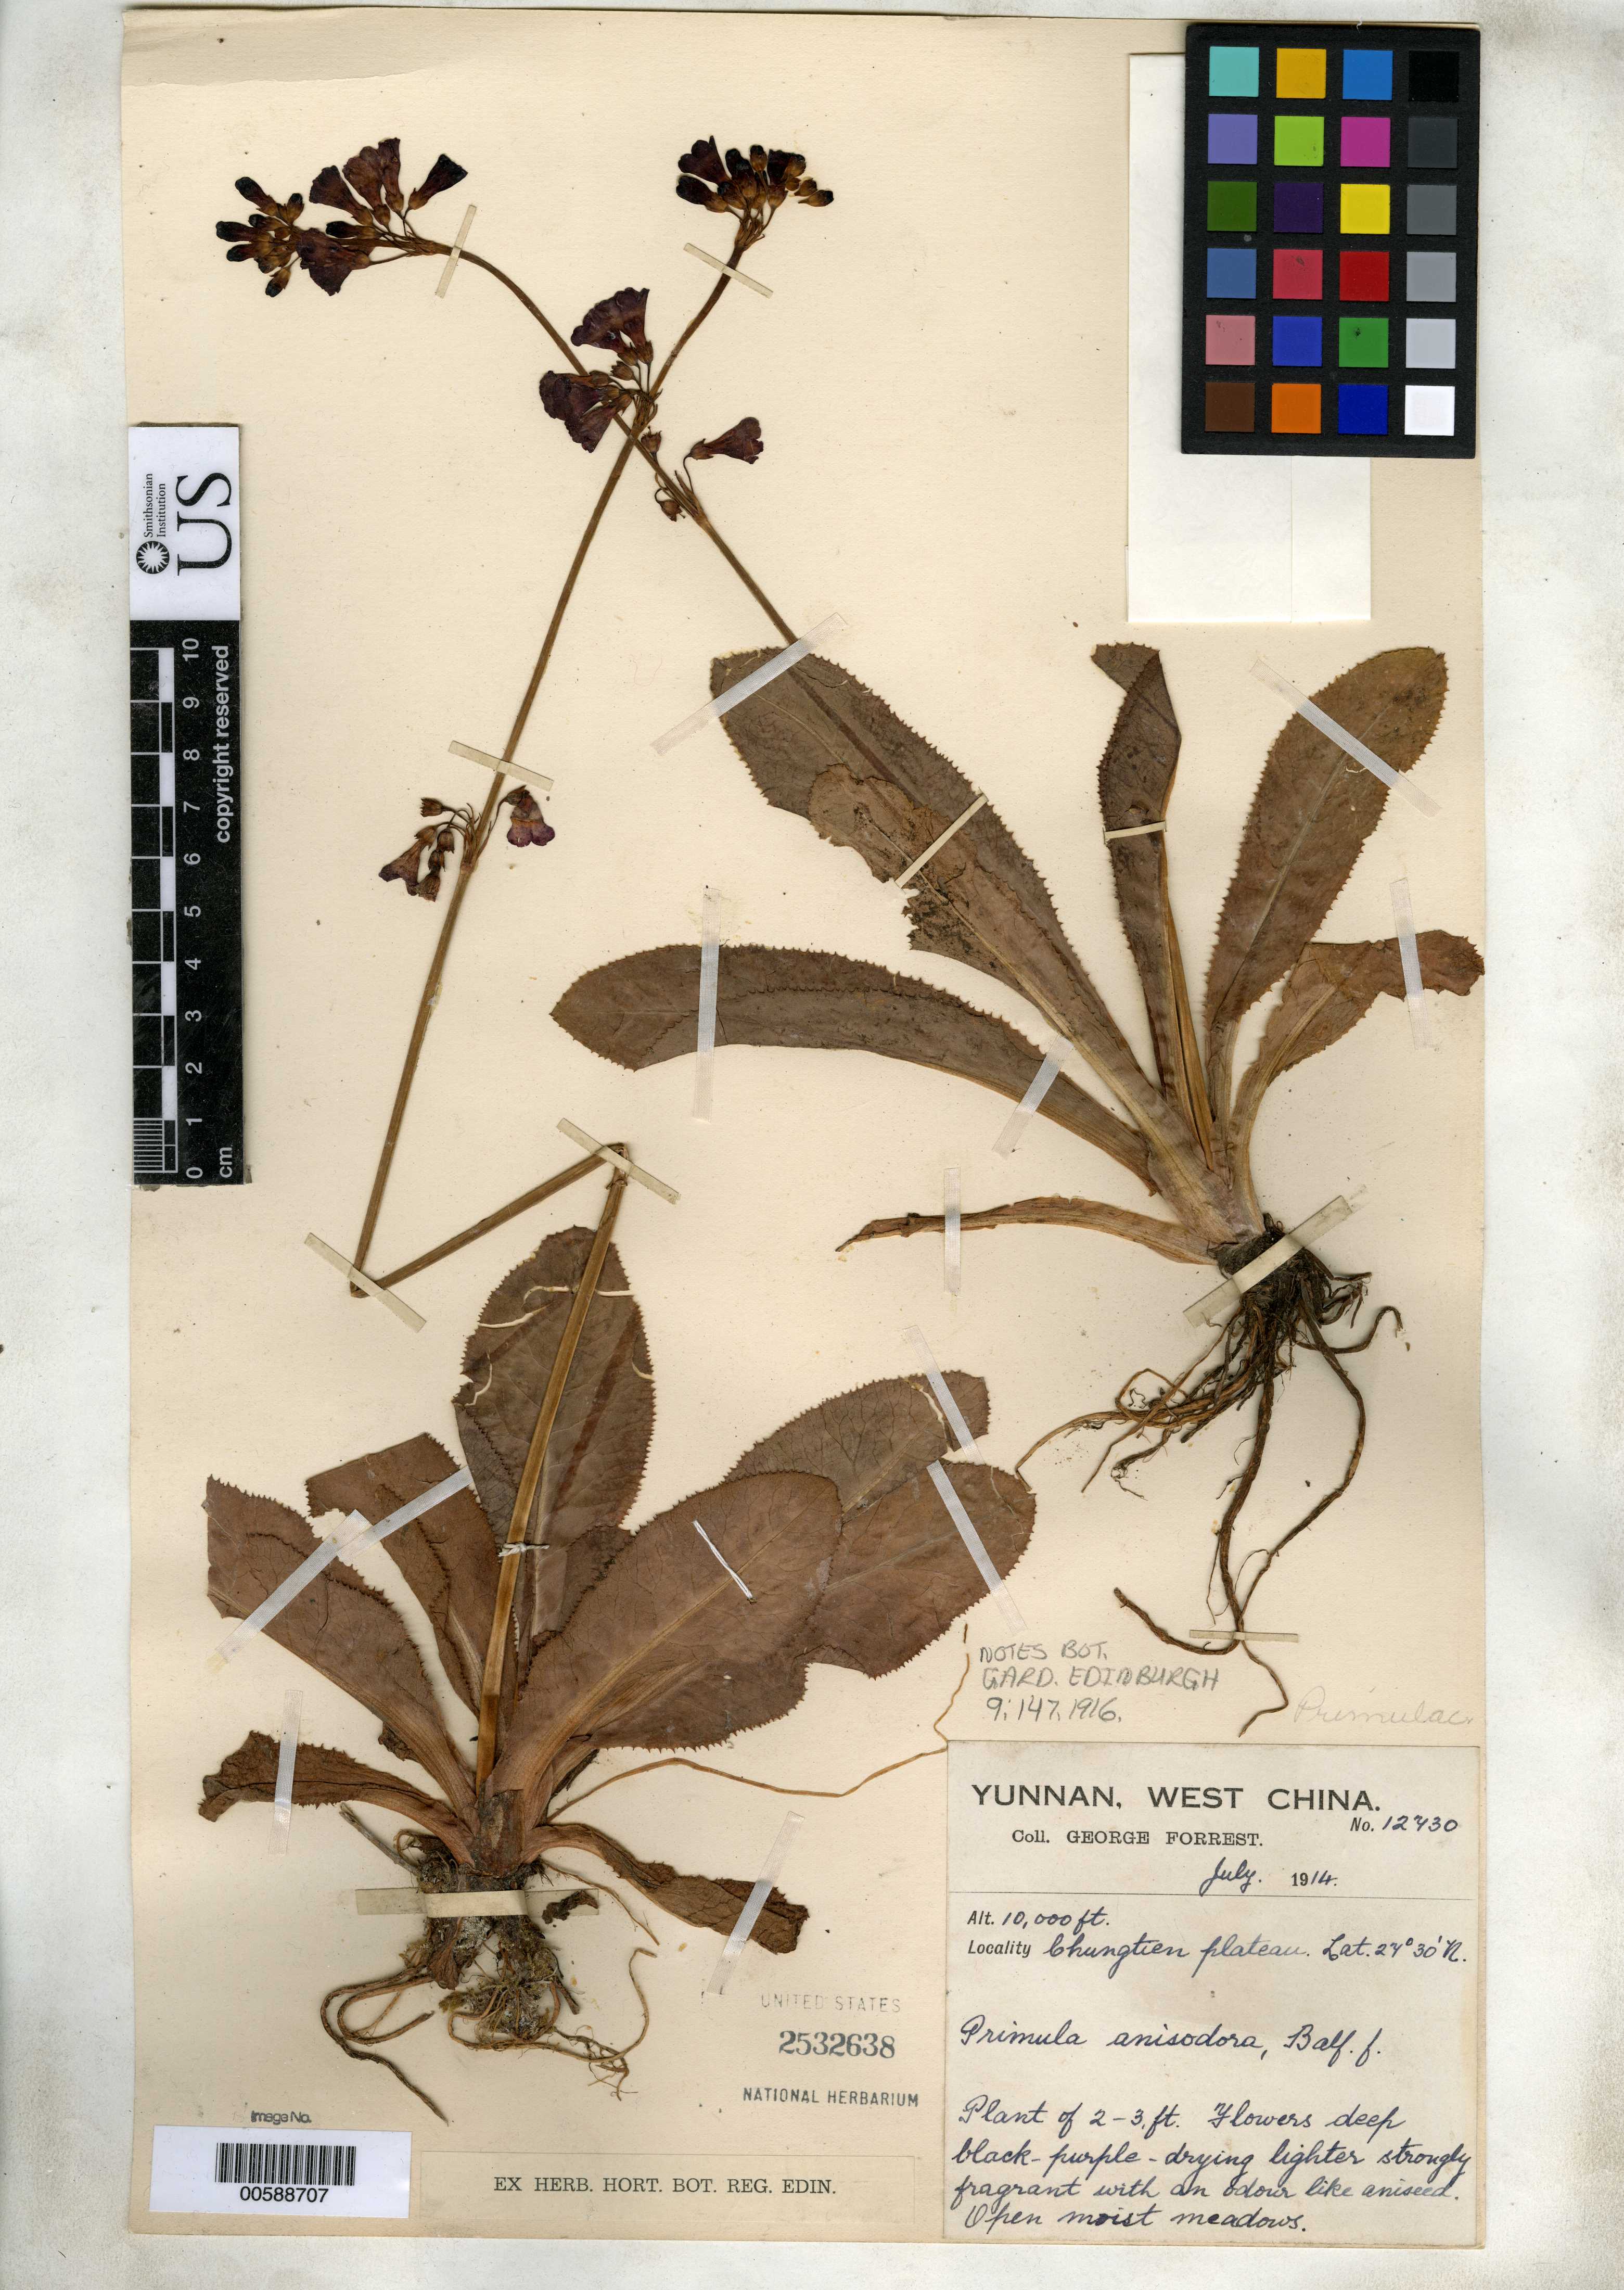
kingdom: Plantae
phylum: Tracheophyta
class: Magnoliopsida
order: Ericales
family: Primulaceae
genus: Primula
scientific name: Primula anisodora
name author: Balf. f. & Forrest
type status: Isosyntype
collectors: G. Forrest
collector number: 12730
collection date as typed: Jul 1914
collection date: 1914-07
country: China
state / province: Yunnan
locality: Chuntien plateau.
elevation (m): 3048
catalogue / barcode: US 2532638